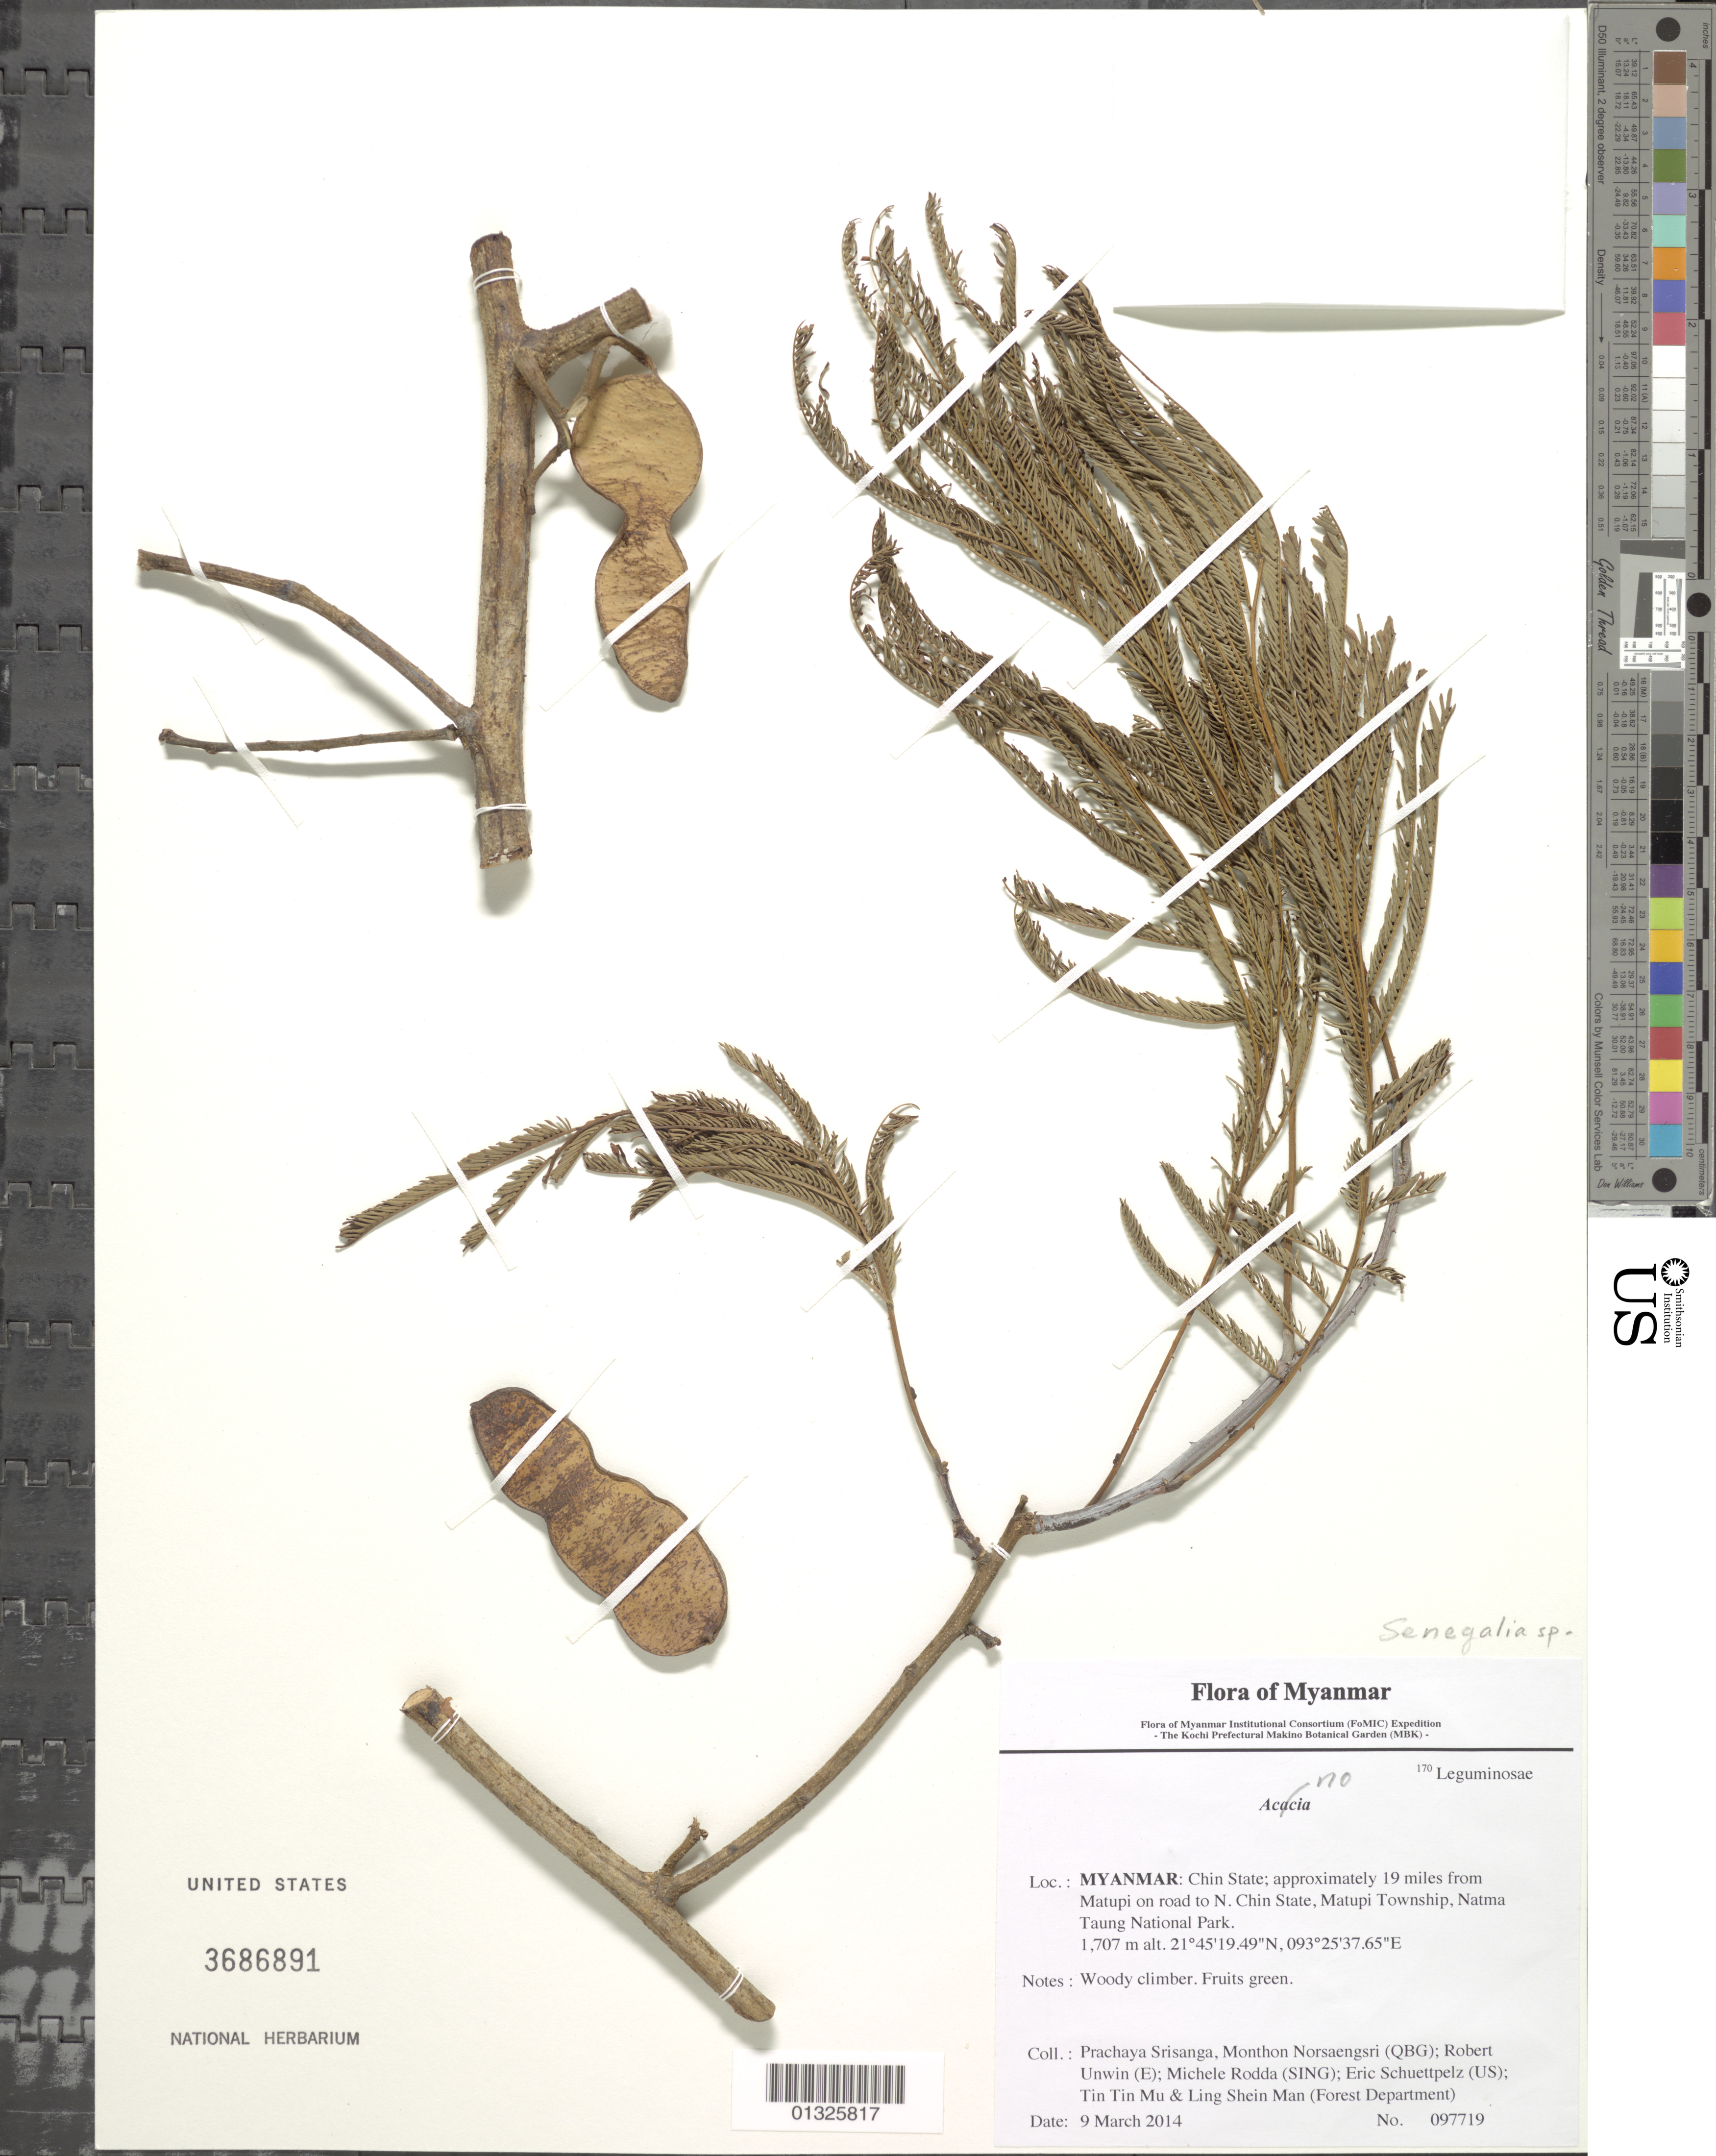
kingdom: Plantae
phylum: Tracheophyta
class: Magnoliopsida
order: Fabales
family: Fabaceae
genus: Senegalia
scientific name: Senegalia sp.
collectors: P. Srisanga, M. Norsaengsri, R. Unwin, M. Rodda, E. Schuettpelz, Tin Tin Mu & Ling Shein Man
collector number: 97719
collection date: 2014-03-09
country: Myanmar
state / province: Chin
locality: Approximately 19 miles from Matupi on road to N. Chin State, Matupi Township, Natma Taung National Park.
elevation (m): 1707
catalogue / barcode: US 3686891